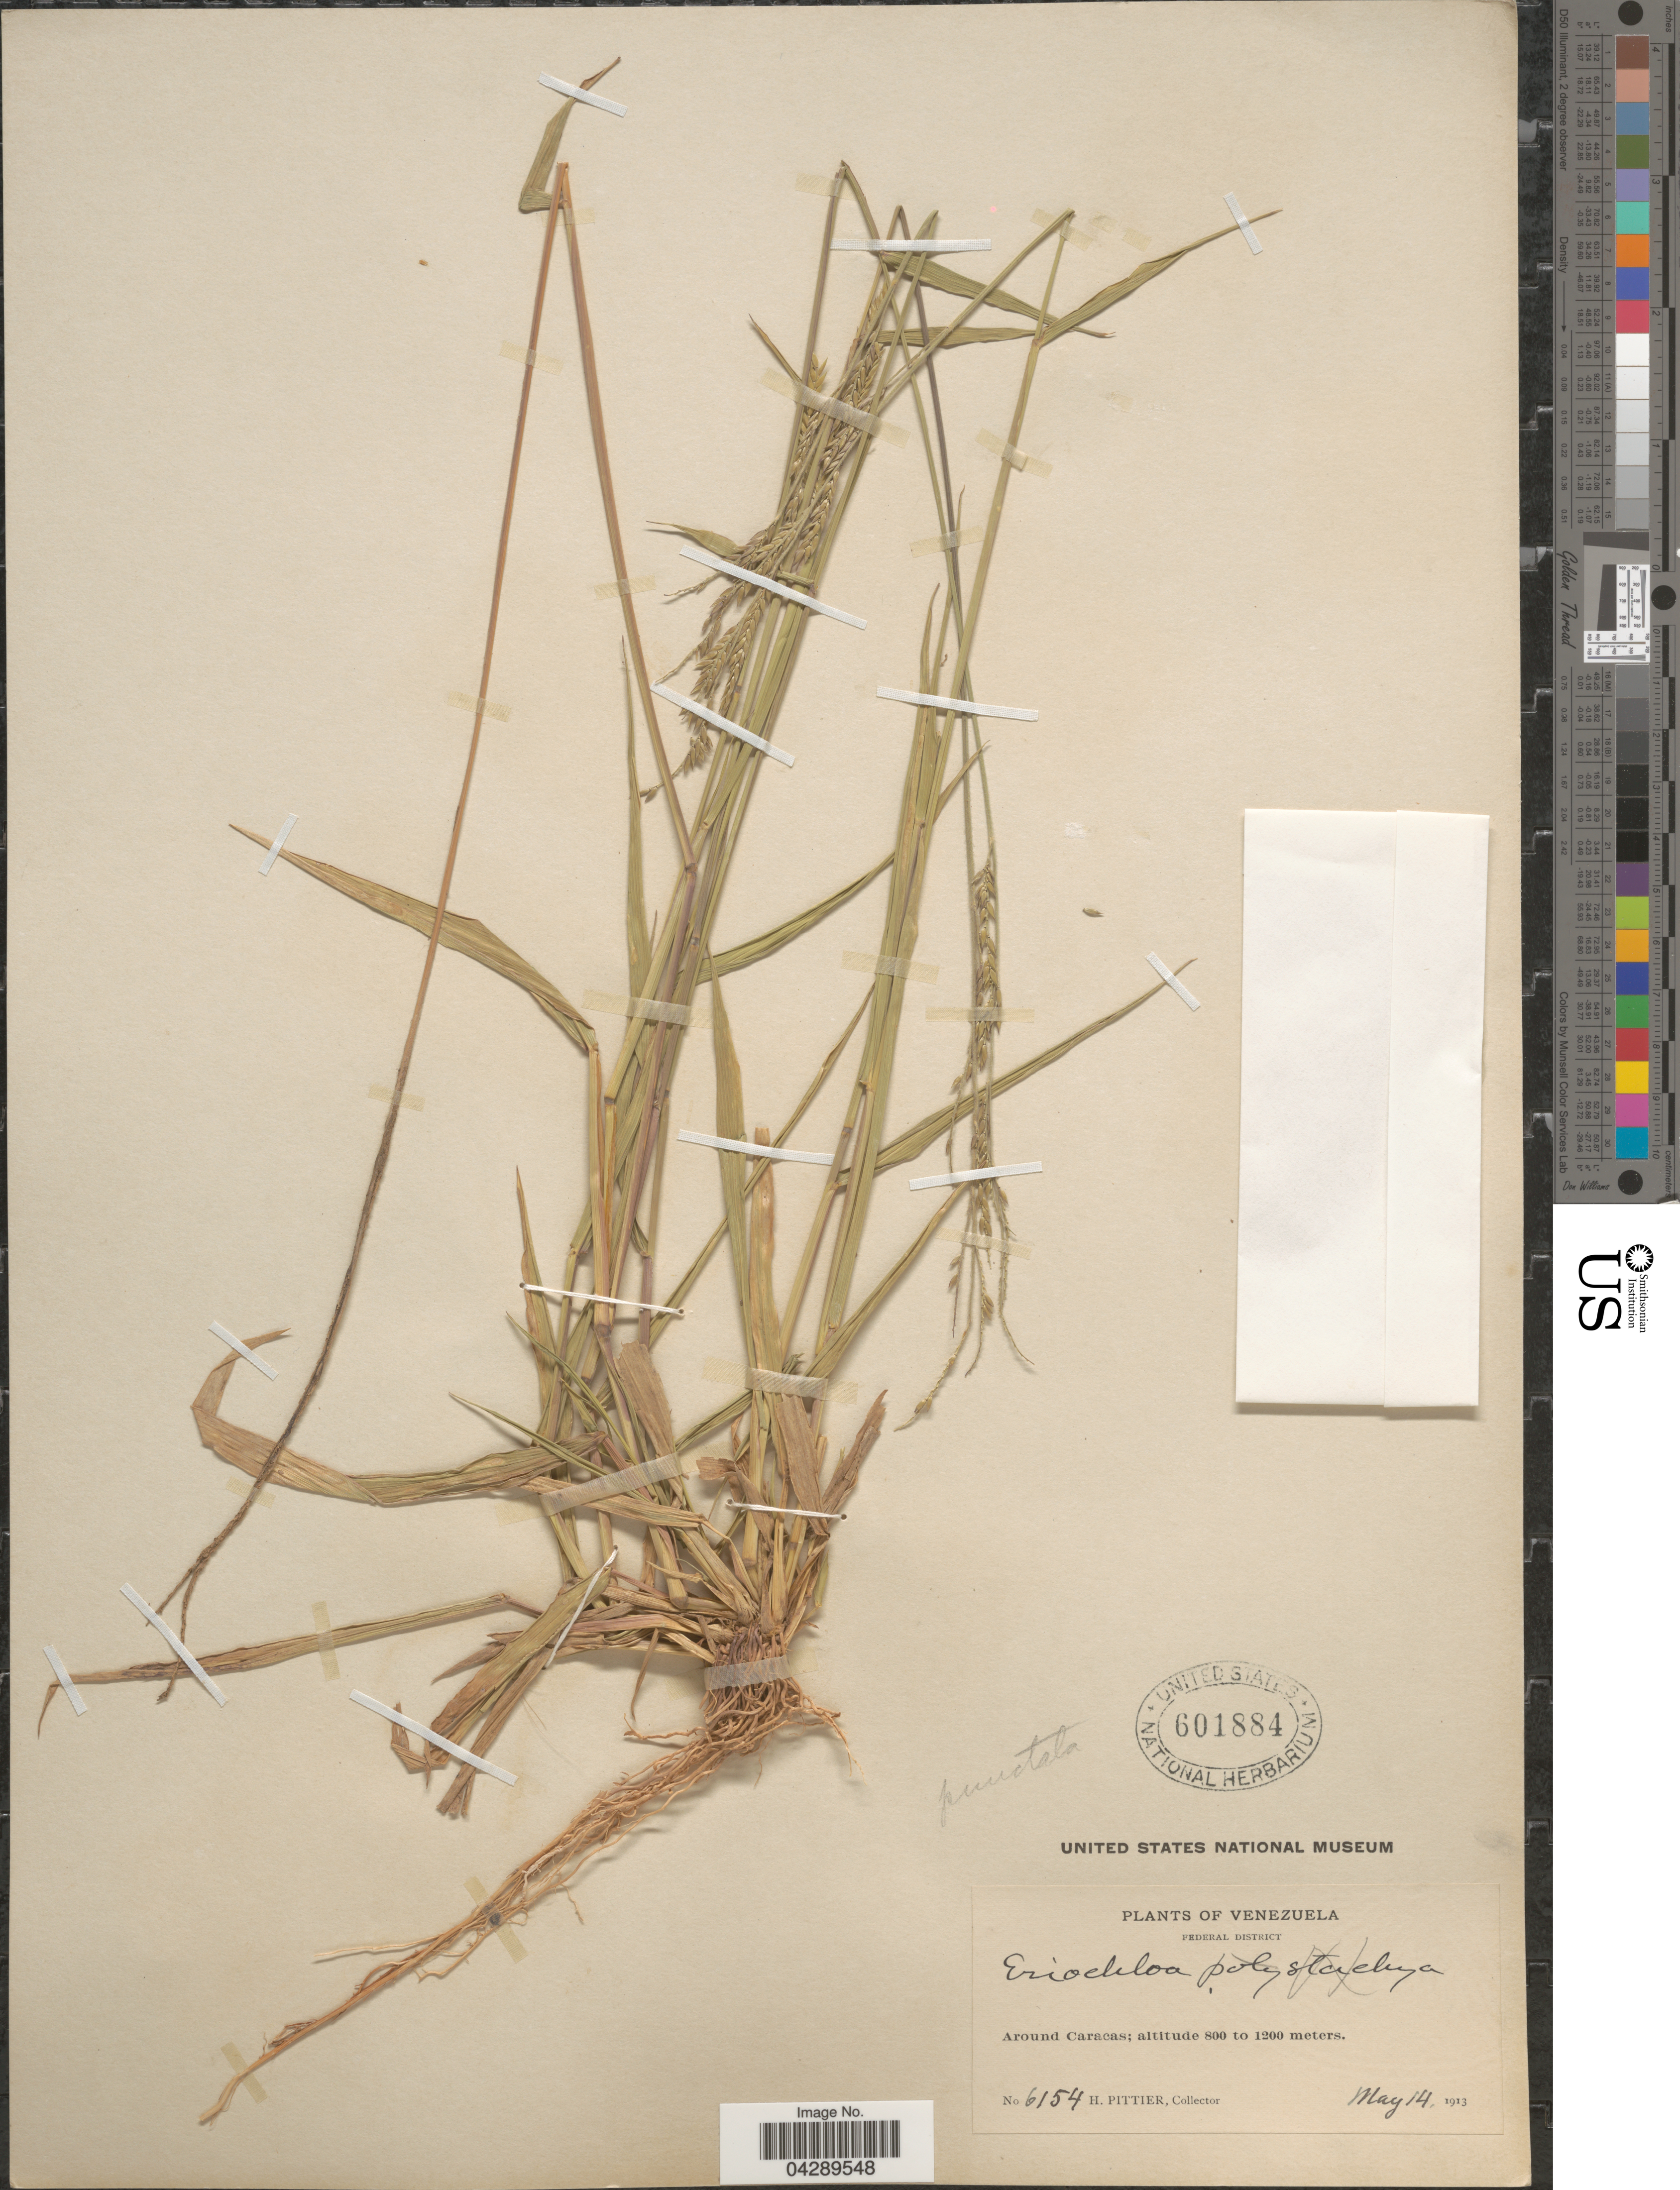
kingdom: Plantae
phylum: Tracheophyta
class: Liliopsida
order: Poales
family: Poaceae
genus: Eriochloa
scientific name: Eriochloa punctata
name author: (L.) Desv. ex Ham.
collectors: H. F. Pittier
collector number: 6154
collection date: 1913-05-14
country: Venezuela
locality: Federal District. Around Caracas.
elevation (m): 800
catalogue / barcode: US 601884